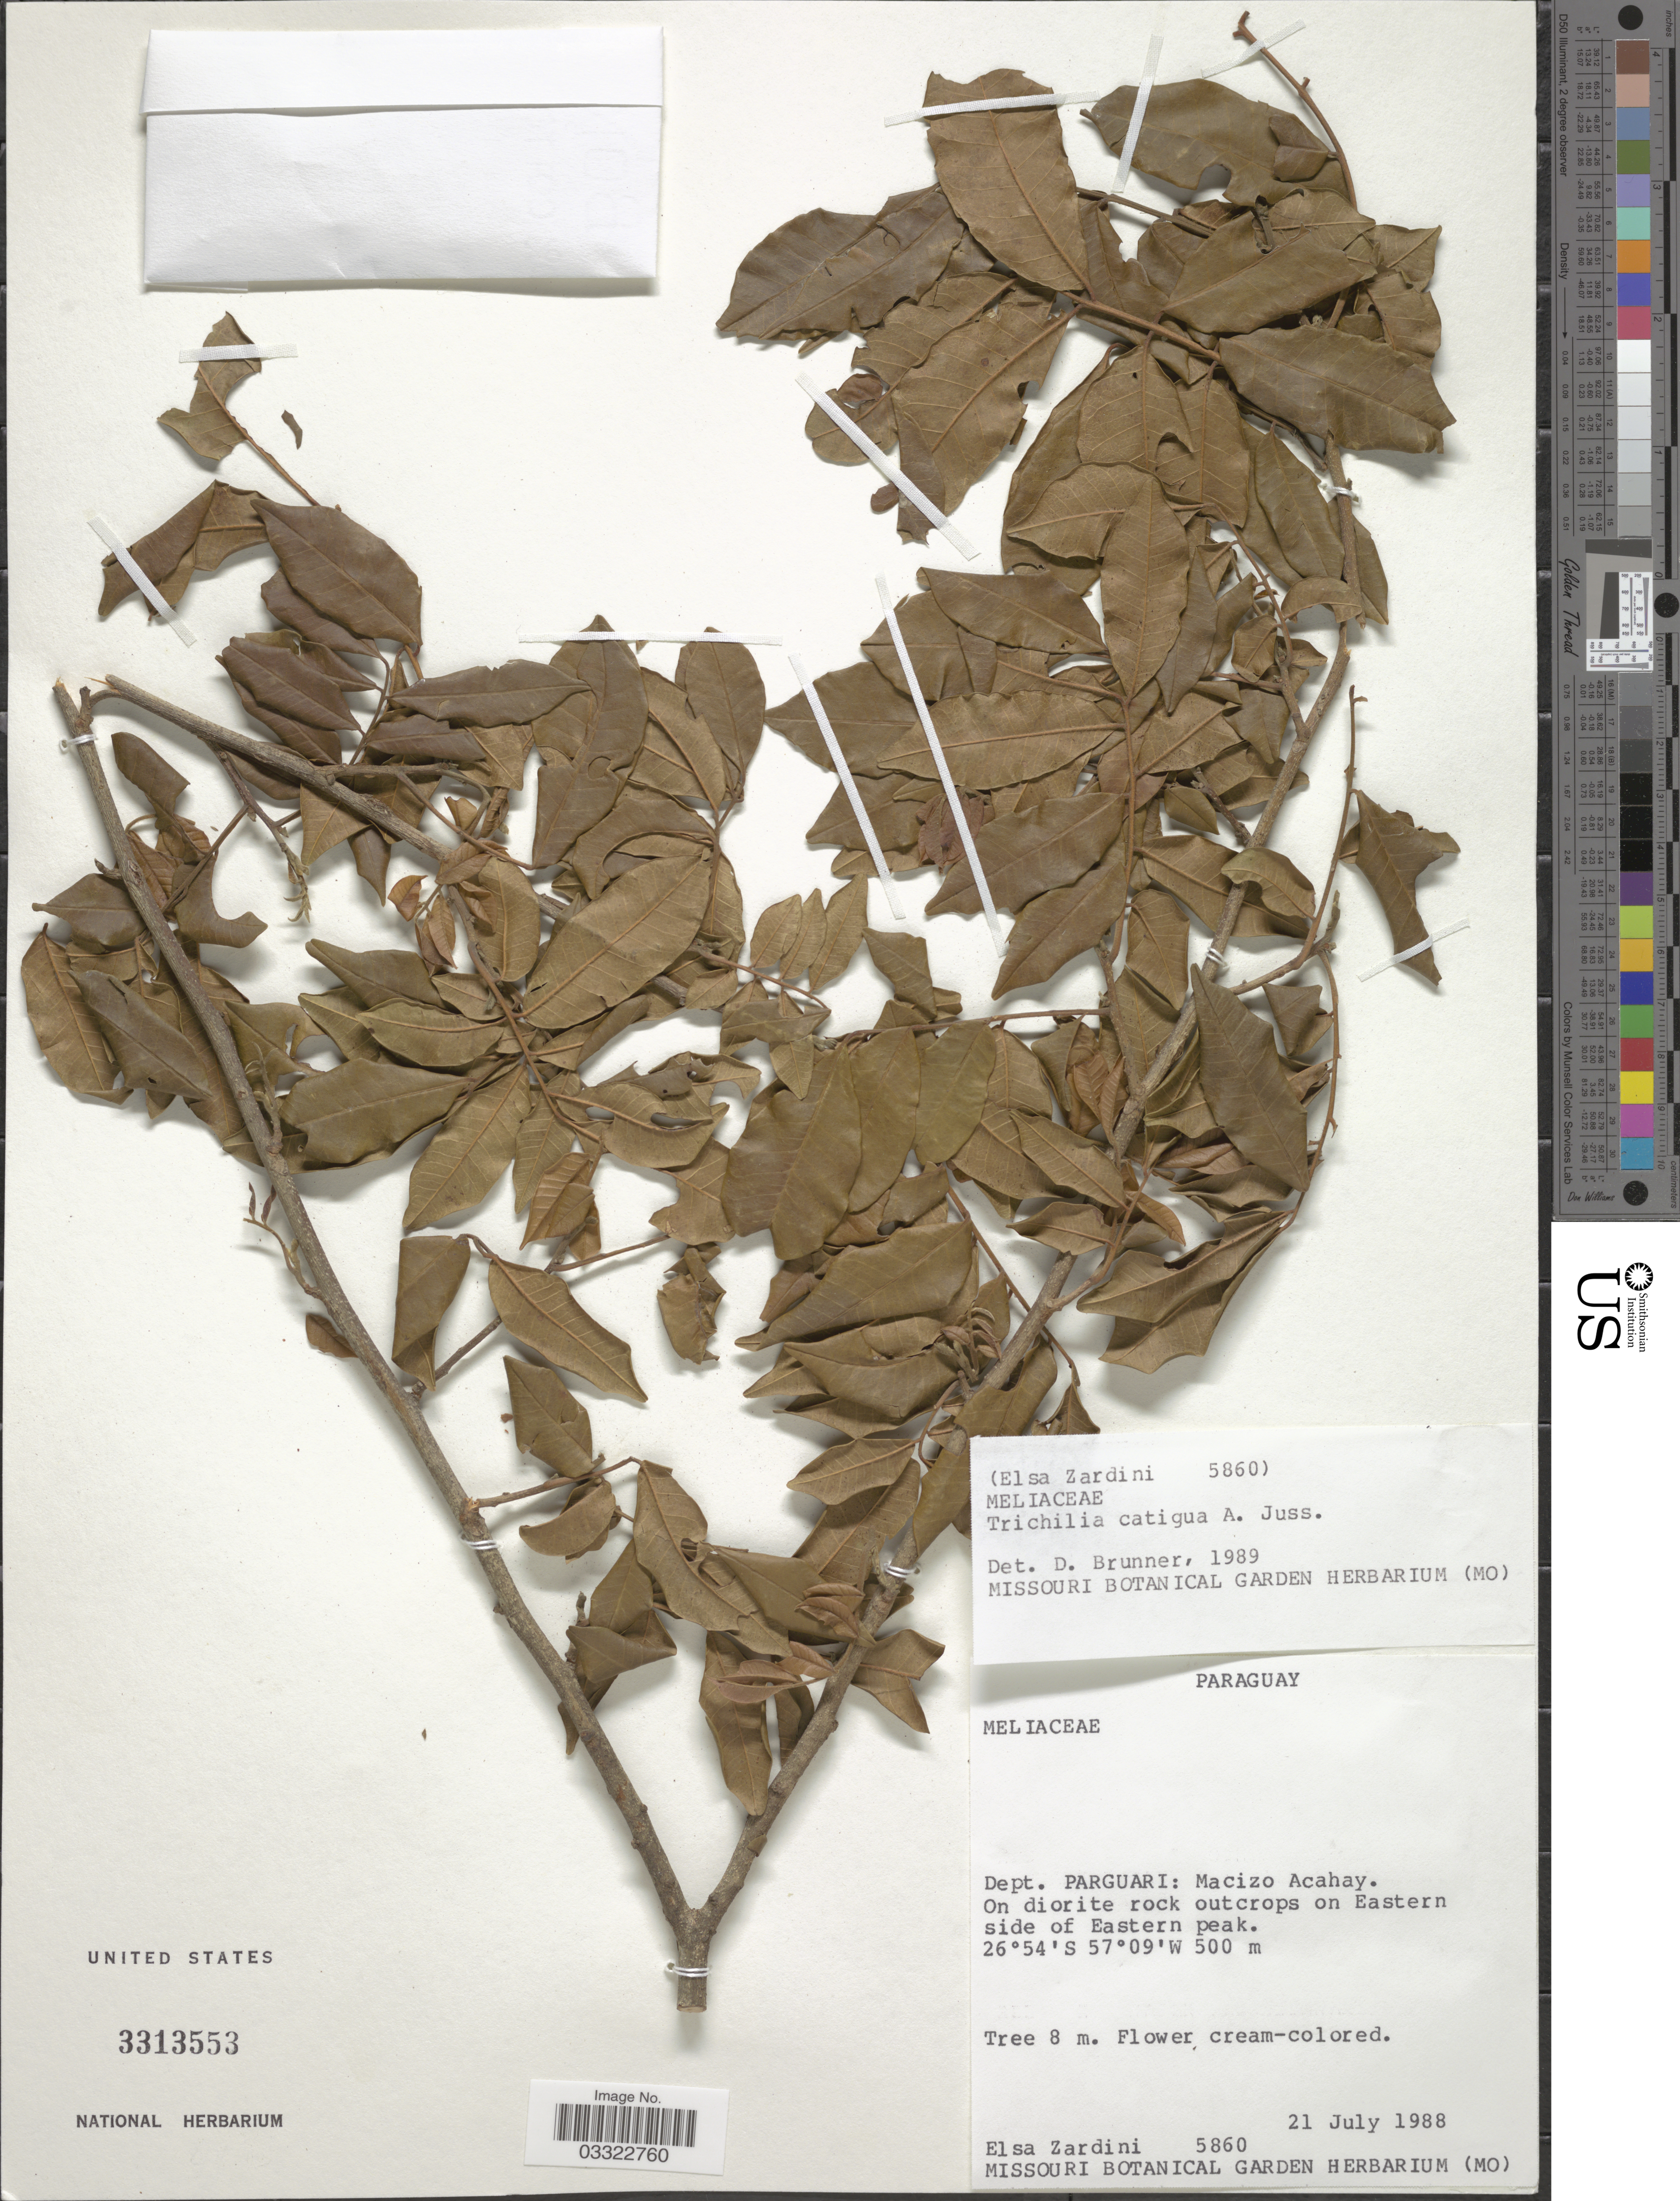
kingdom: Plantae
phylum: Tracheophyta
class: Magnoliopsida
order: Sapindales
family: Meliaceae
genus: Trichilia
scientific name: Trichilia catigua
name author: A. Juss.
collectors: E. M. Zardini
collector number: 5860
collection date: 1988-07-21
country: Paraguay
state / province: Paraguari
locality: Dept. Paraguari: Macizo Acahay. On diorite rock outcrop on Eastern side of Eastern peak.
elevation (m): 500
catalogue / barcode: US 3313553